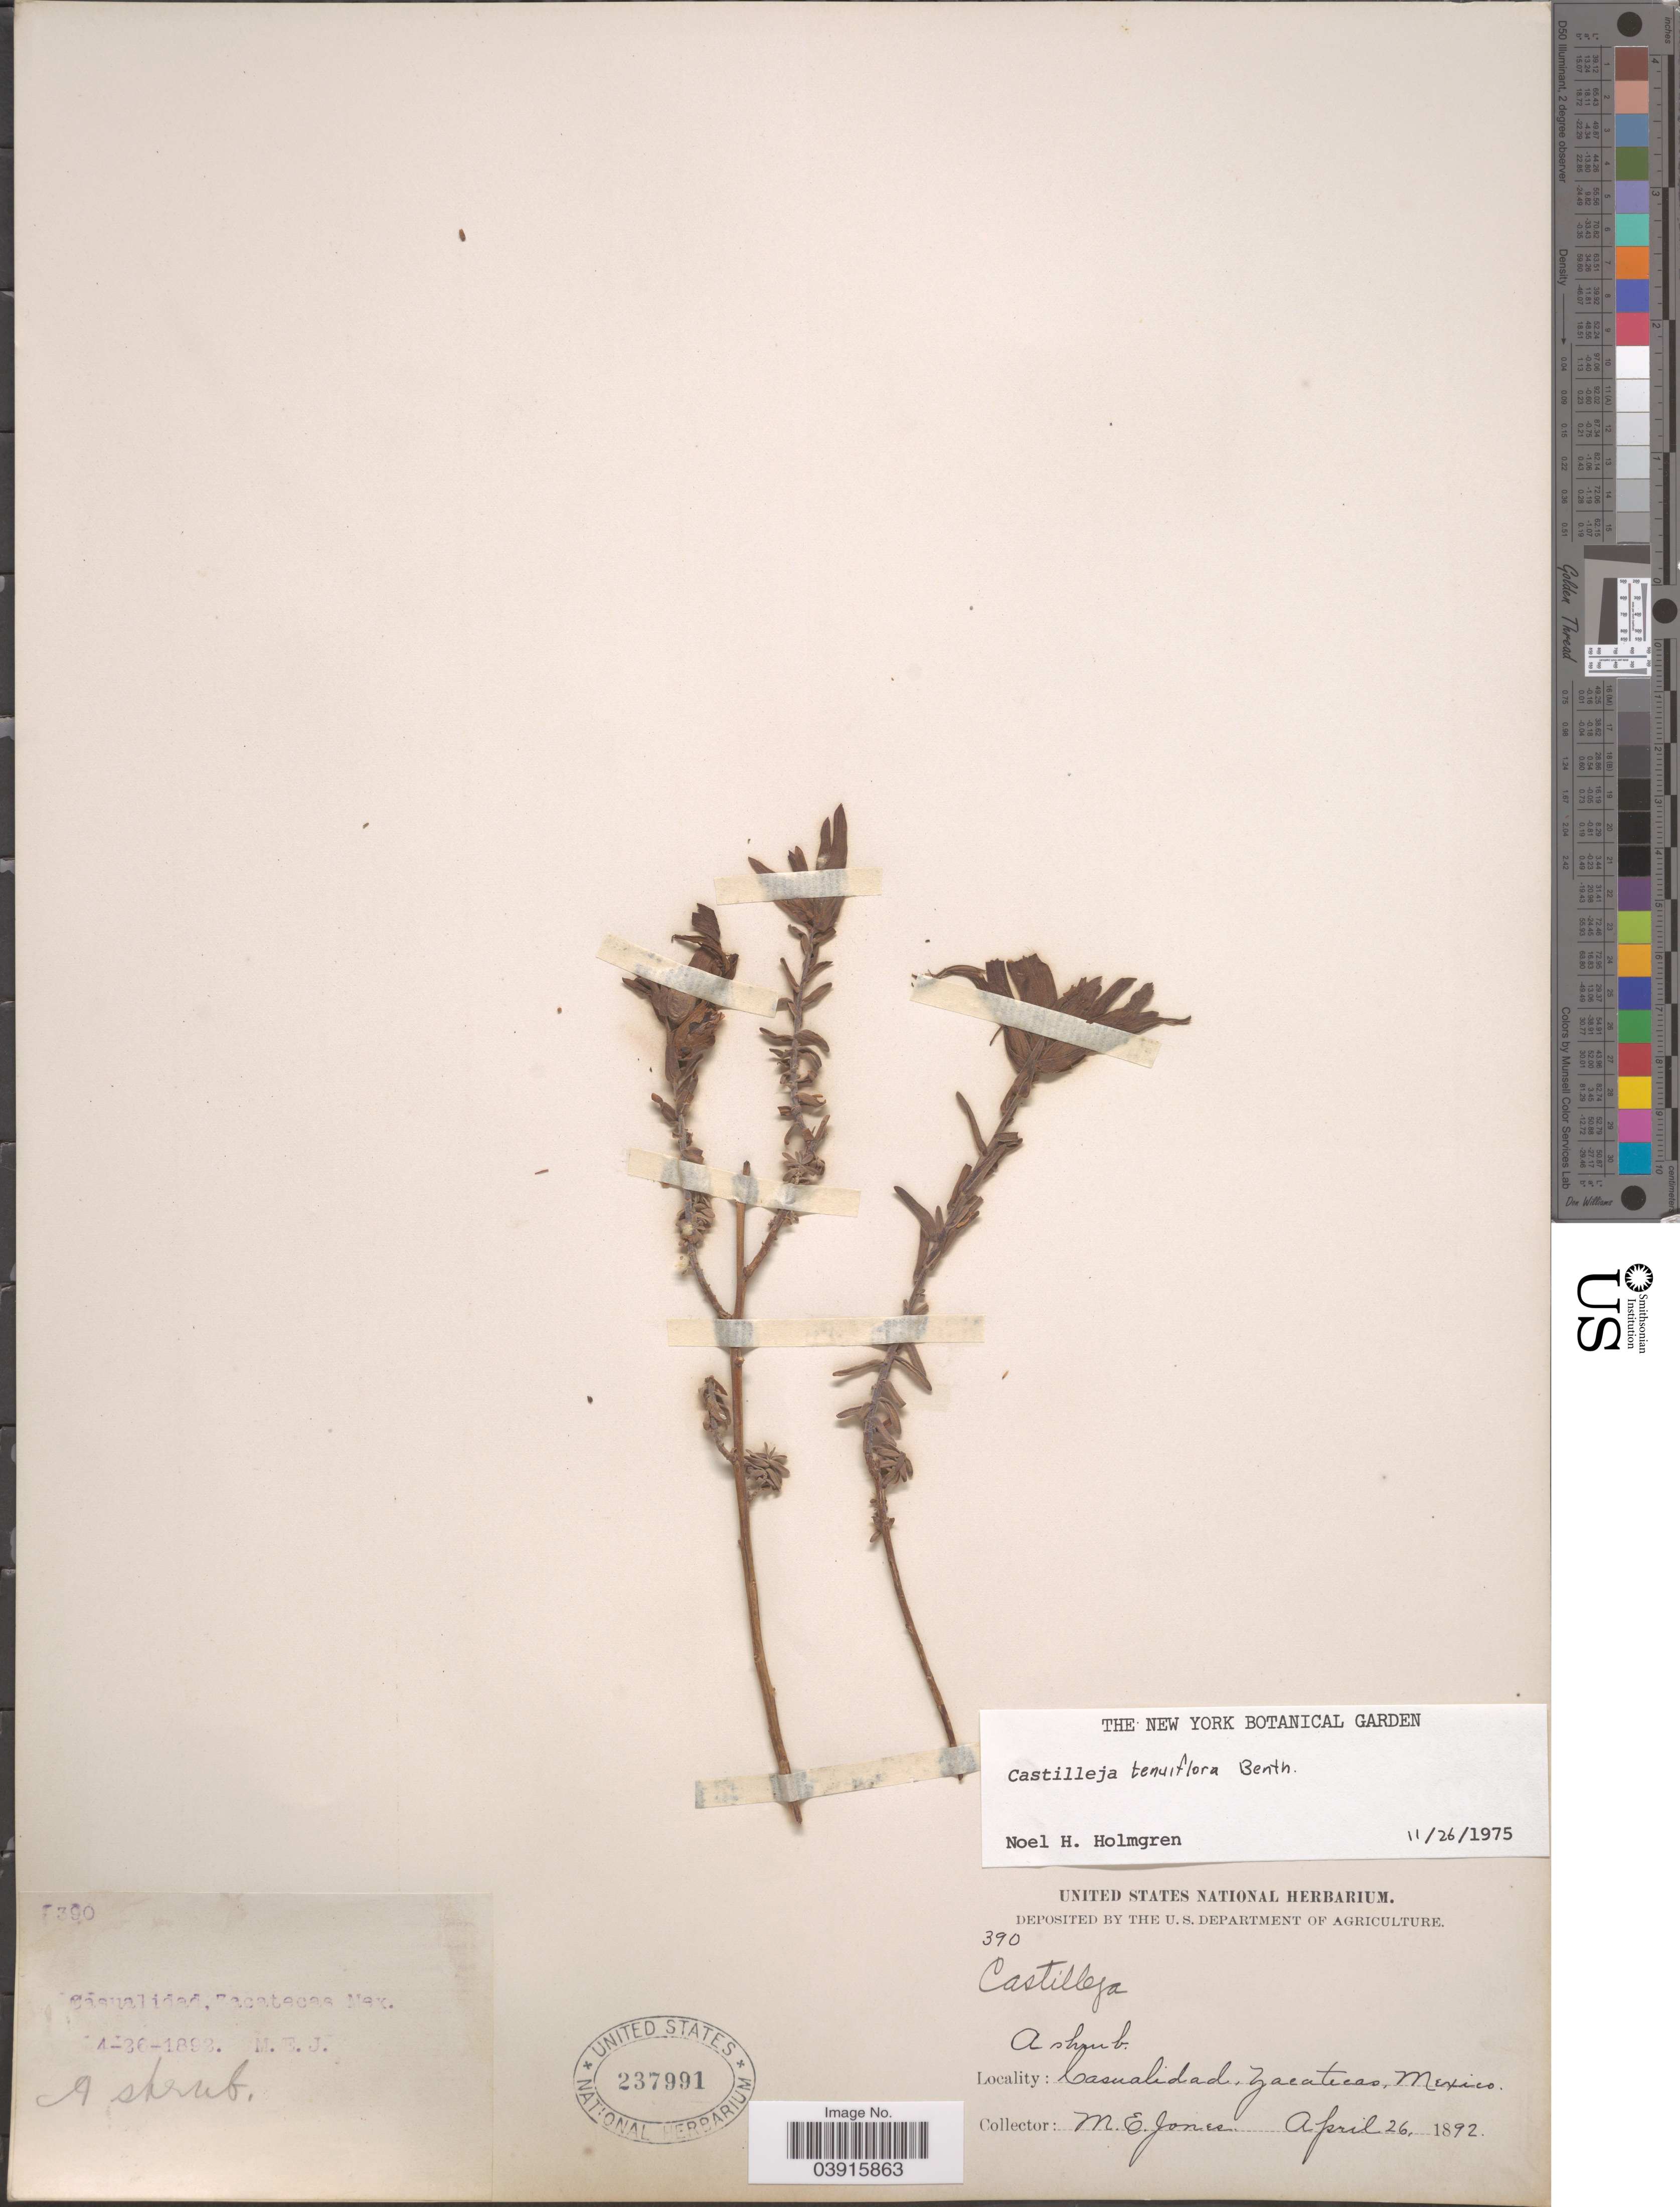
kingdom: Plantae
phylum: Tracheophyta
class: Magnoliopsida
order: Lamiales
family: Orobanchaceae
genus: Castilleja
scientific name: Castilleja tenuiflora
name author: Benth.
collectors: M. E. Jones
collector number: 390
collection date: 1892-04-26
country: Mexico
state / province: Zacatecas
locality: Casualidad.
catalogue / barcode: US 237991